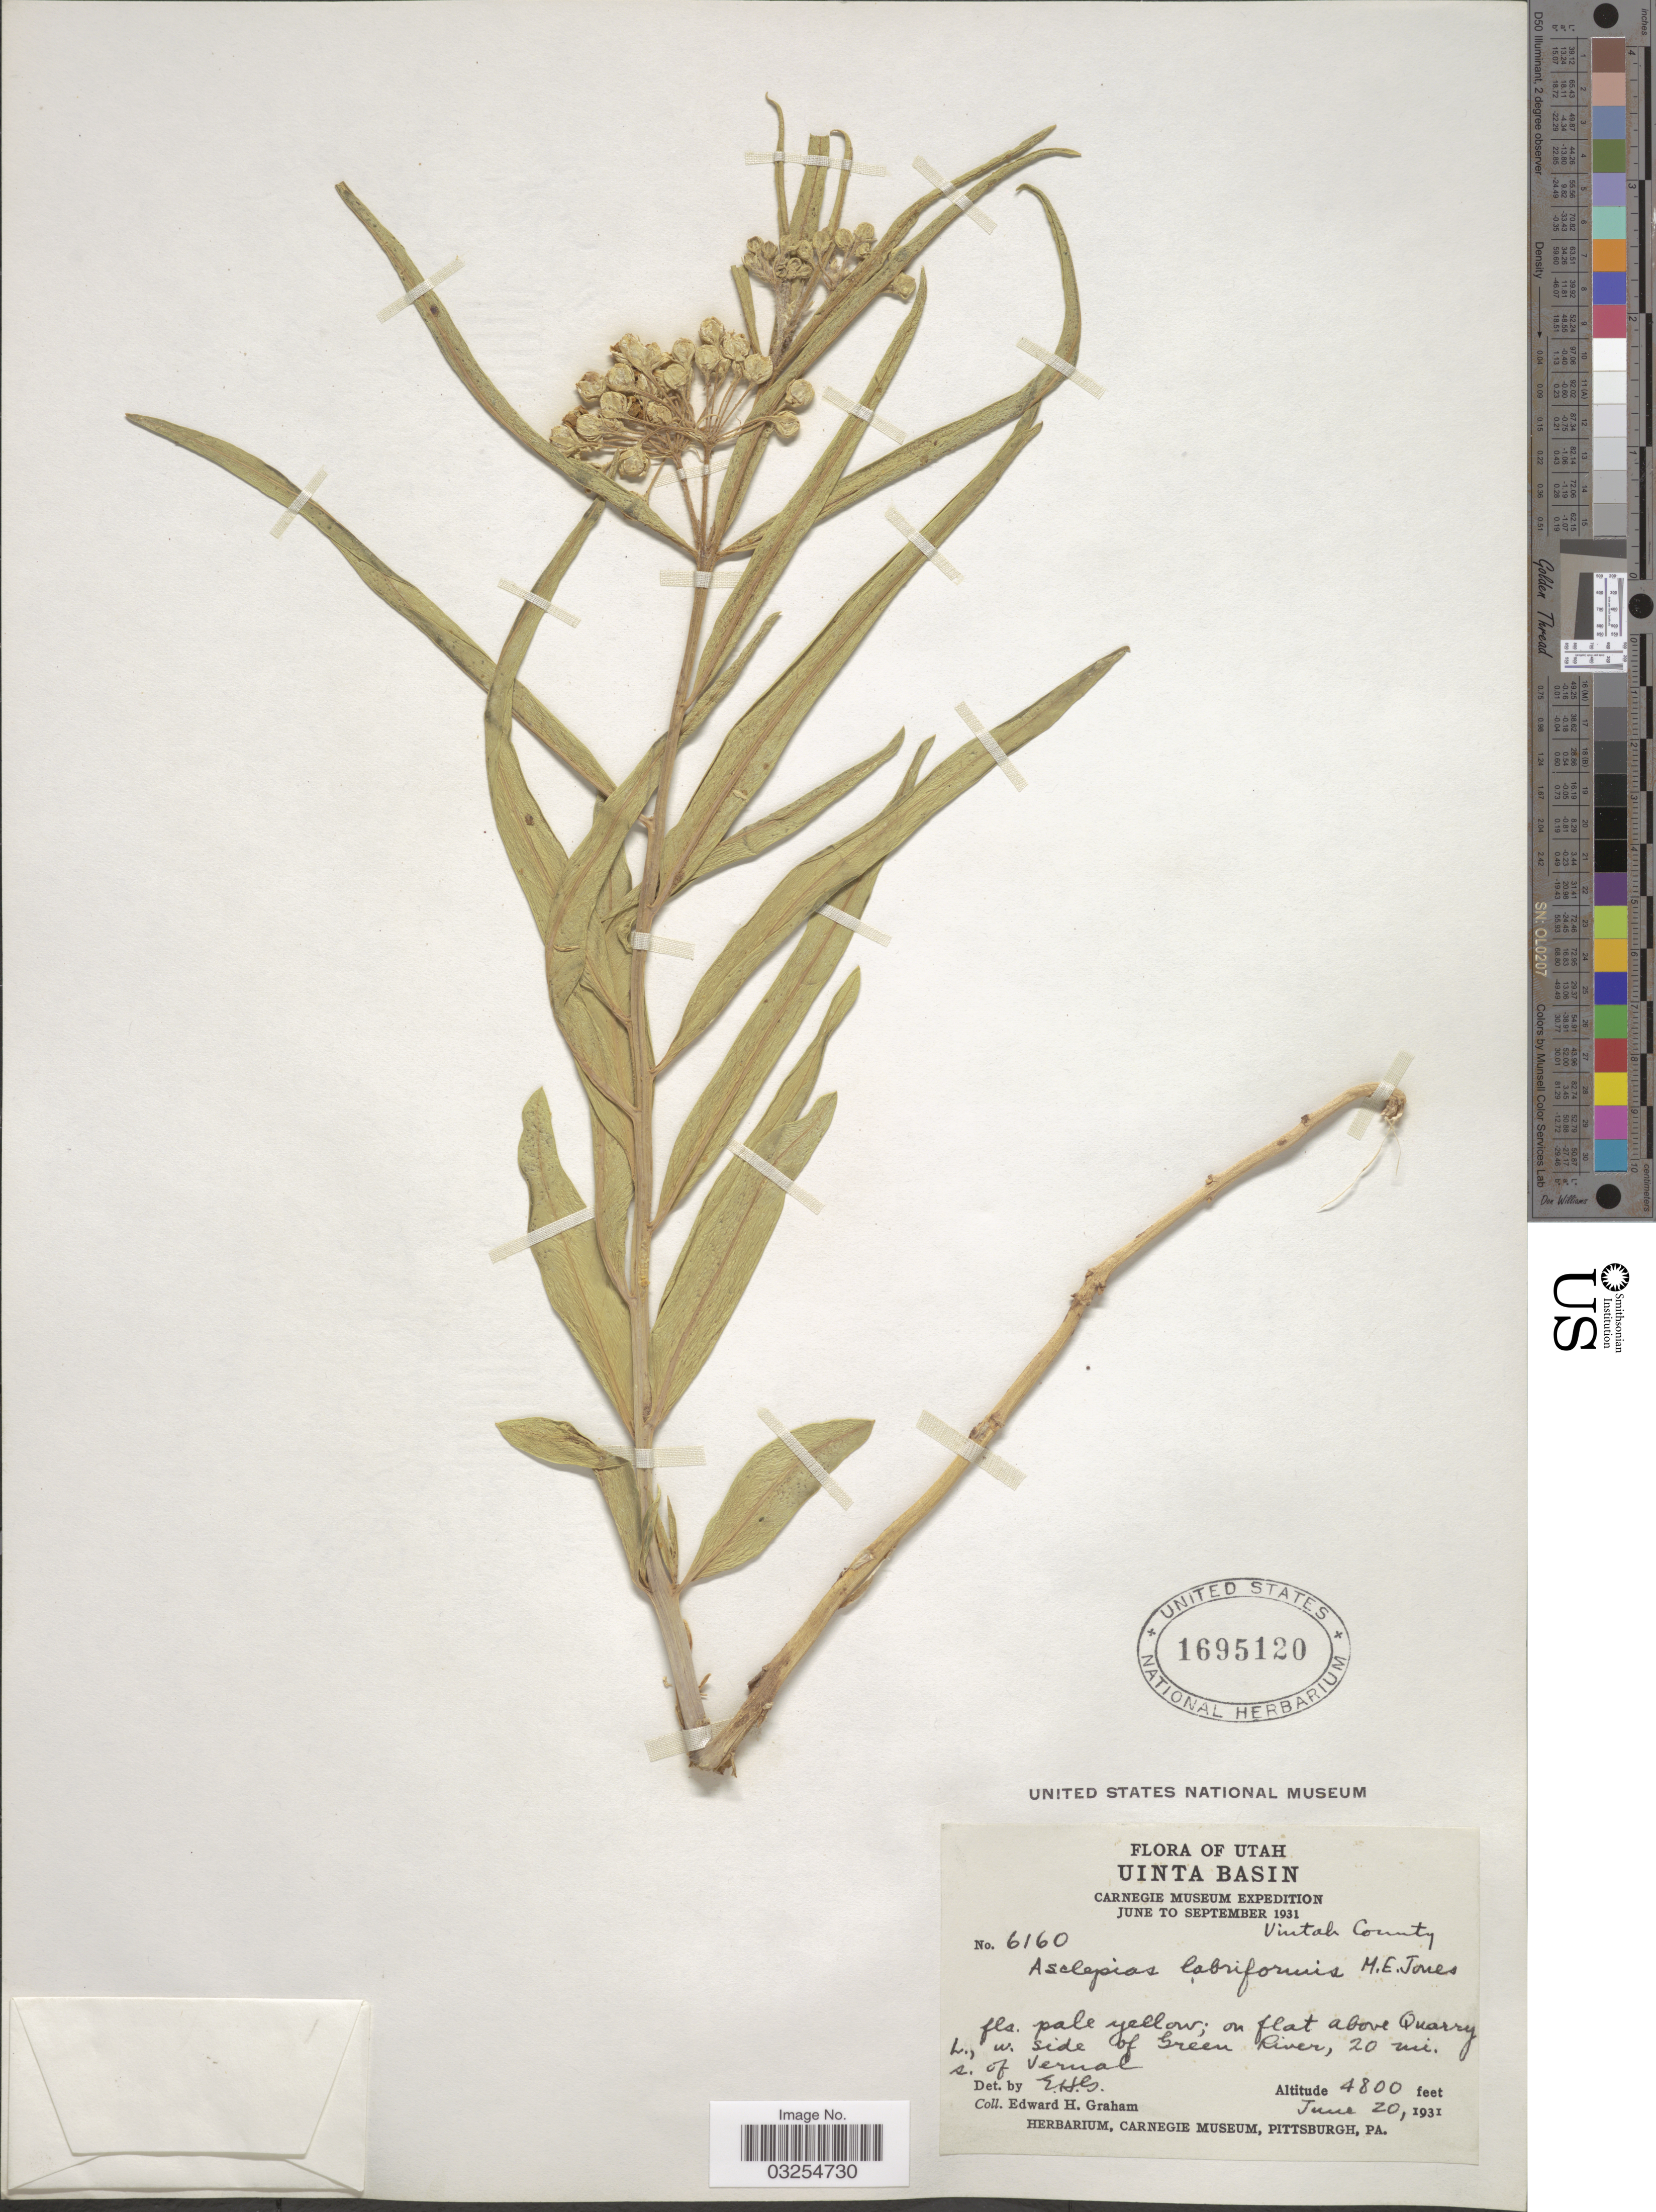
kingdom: Plantae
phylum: Tracheophyta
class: Magnoliopsida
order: Gentianales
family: Apocynaceae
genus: Asclepias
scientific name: Asclepias labriformis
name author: M.E. Jones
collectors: E. H. Graham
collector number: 6160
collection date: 1931-06-20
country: United States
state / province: Utah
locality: Uinta Basin. Uintah County. On flat above Quarry L., w. side of Green River, 20 mi. s. of Vernal.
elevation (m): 1463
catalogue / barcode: US 1695120